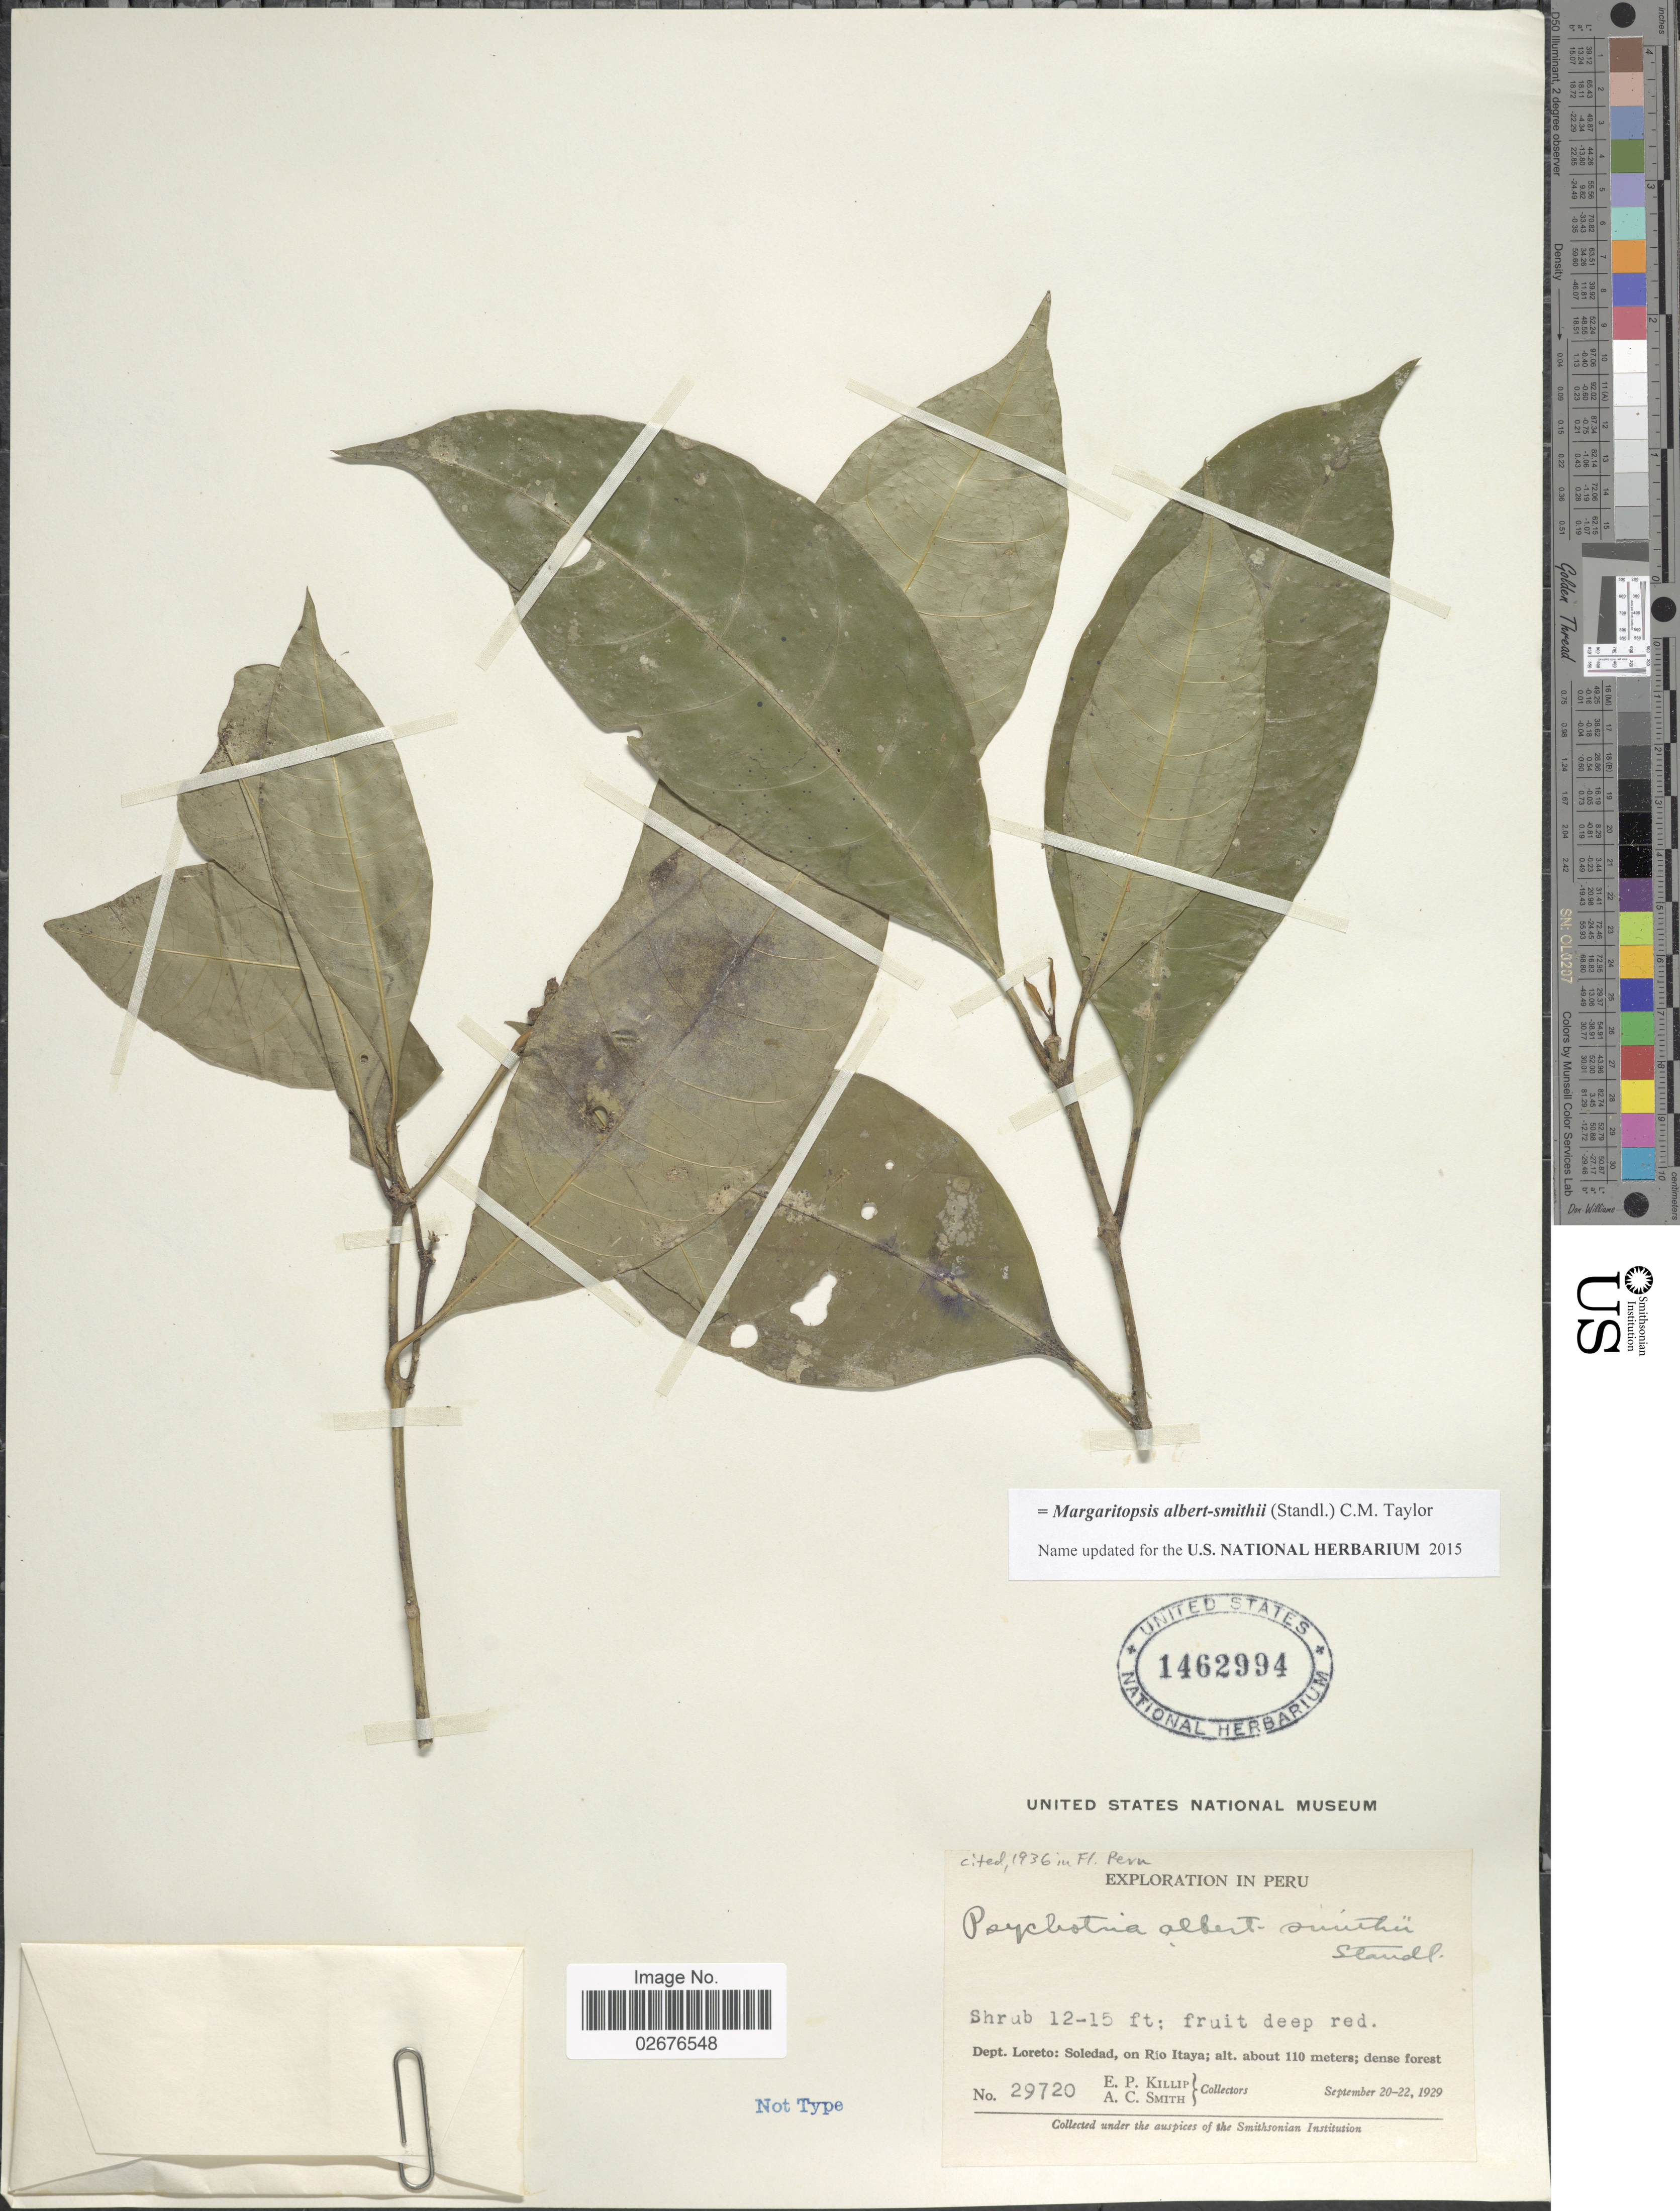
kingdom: Plantae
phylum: Tracheophyta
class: Magnoliopsida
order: Gentianales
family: Rubiaceae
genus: Margaritopsis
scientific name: Margaritopsis albert-smithii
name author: (Standl.) C.M. Taylor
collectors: E. P. Killip & A. C. Smith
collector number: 29720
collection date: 1929-09-20/1929-09-22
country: Peru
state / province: Loreto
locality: Soledad, on Rio Itaya; dense forest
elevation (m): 110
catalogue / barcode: US 1462994